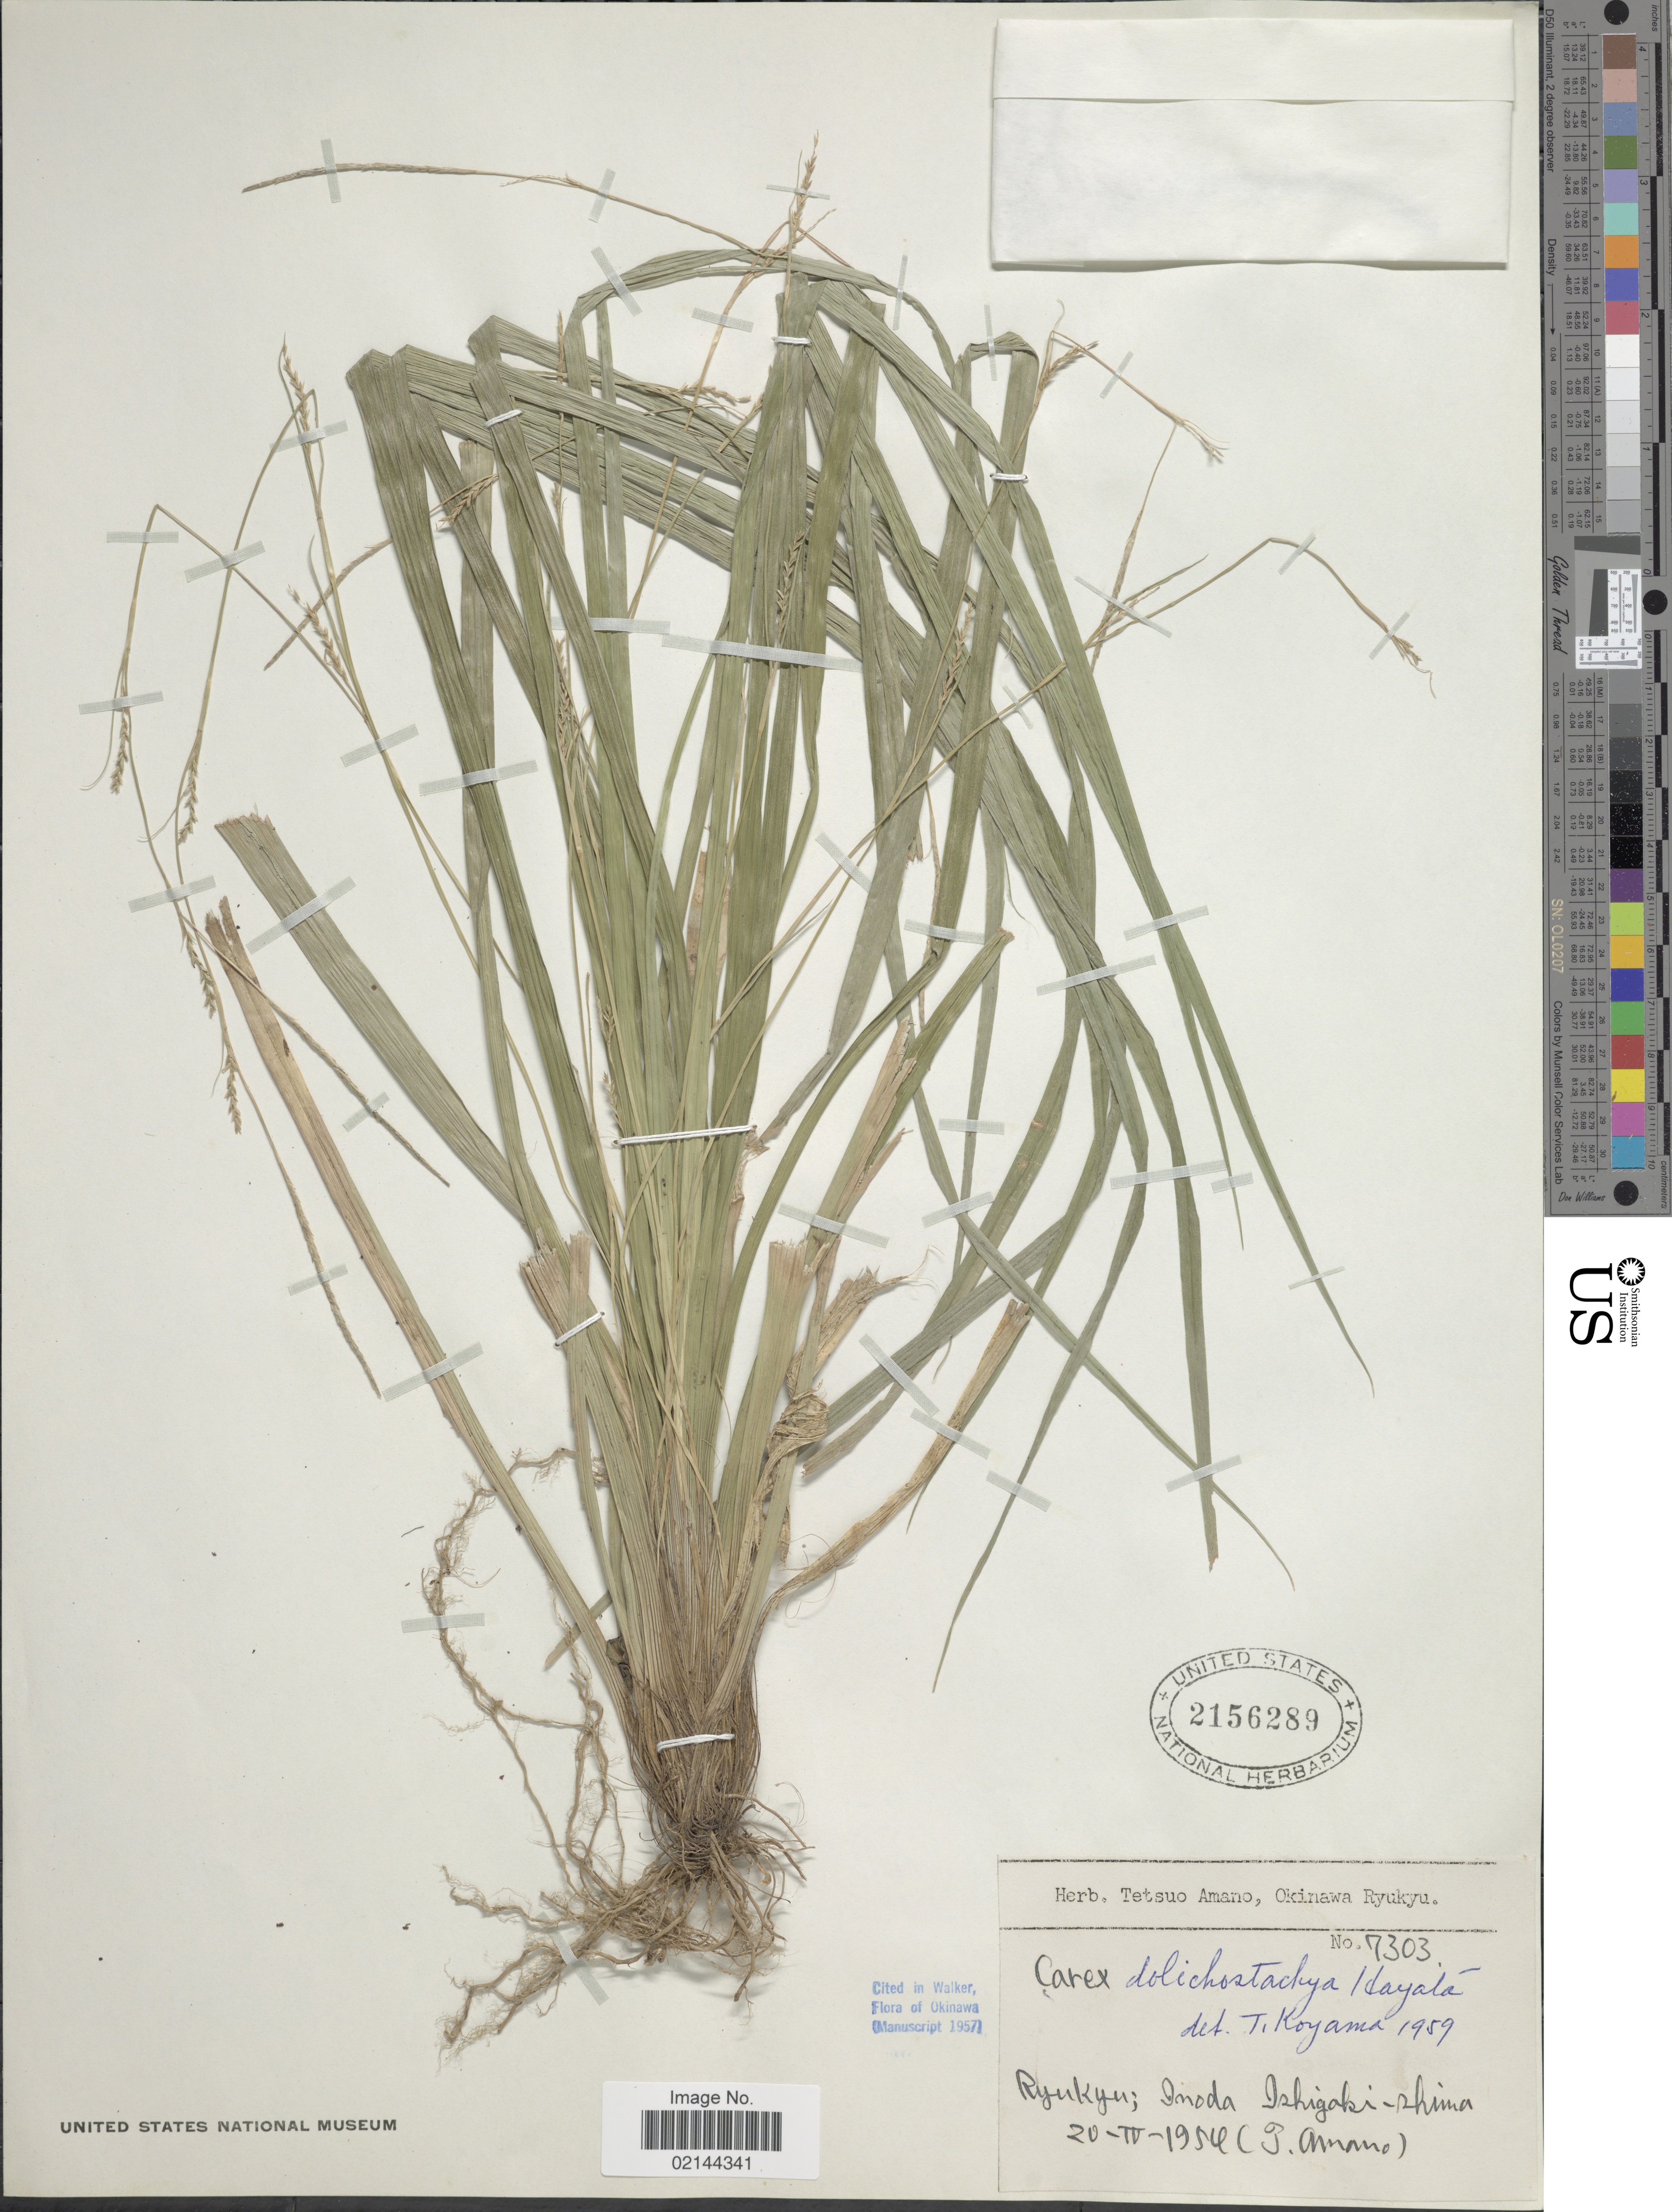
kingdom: Plantae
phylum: Tracheophyta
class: Liliopsida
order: Poales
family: Cyperaceae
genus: Carex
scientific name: Carex dolichostachya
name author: Hayata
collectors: T. Amano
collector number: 7303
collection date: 1954-04-20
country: Japan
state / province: Okinawa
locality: Ryukyu: Inoda Ishigaki-shima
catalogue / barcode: US 2156289